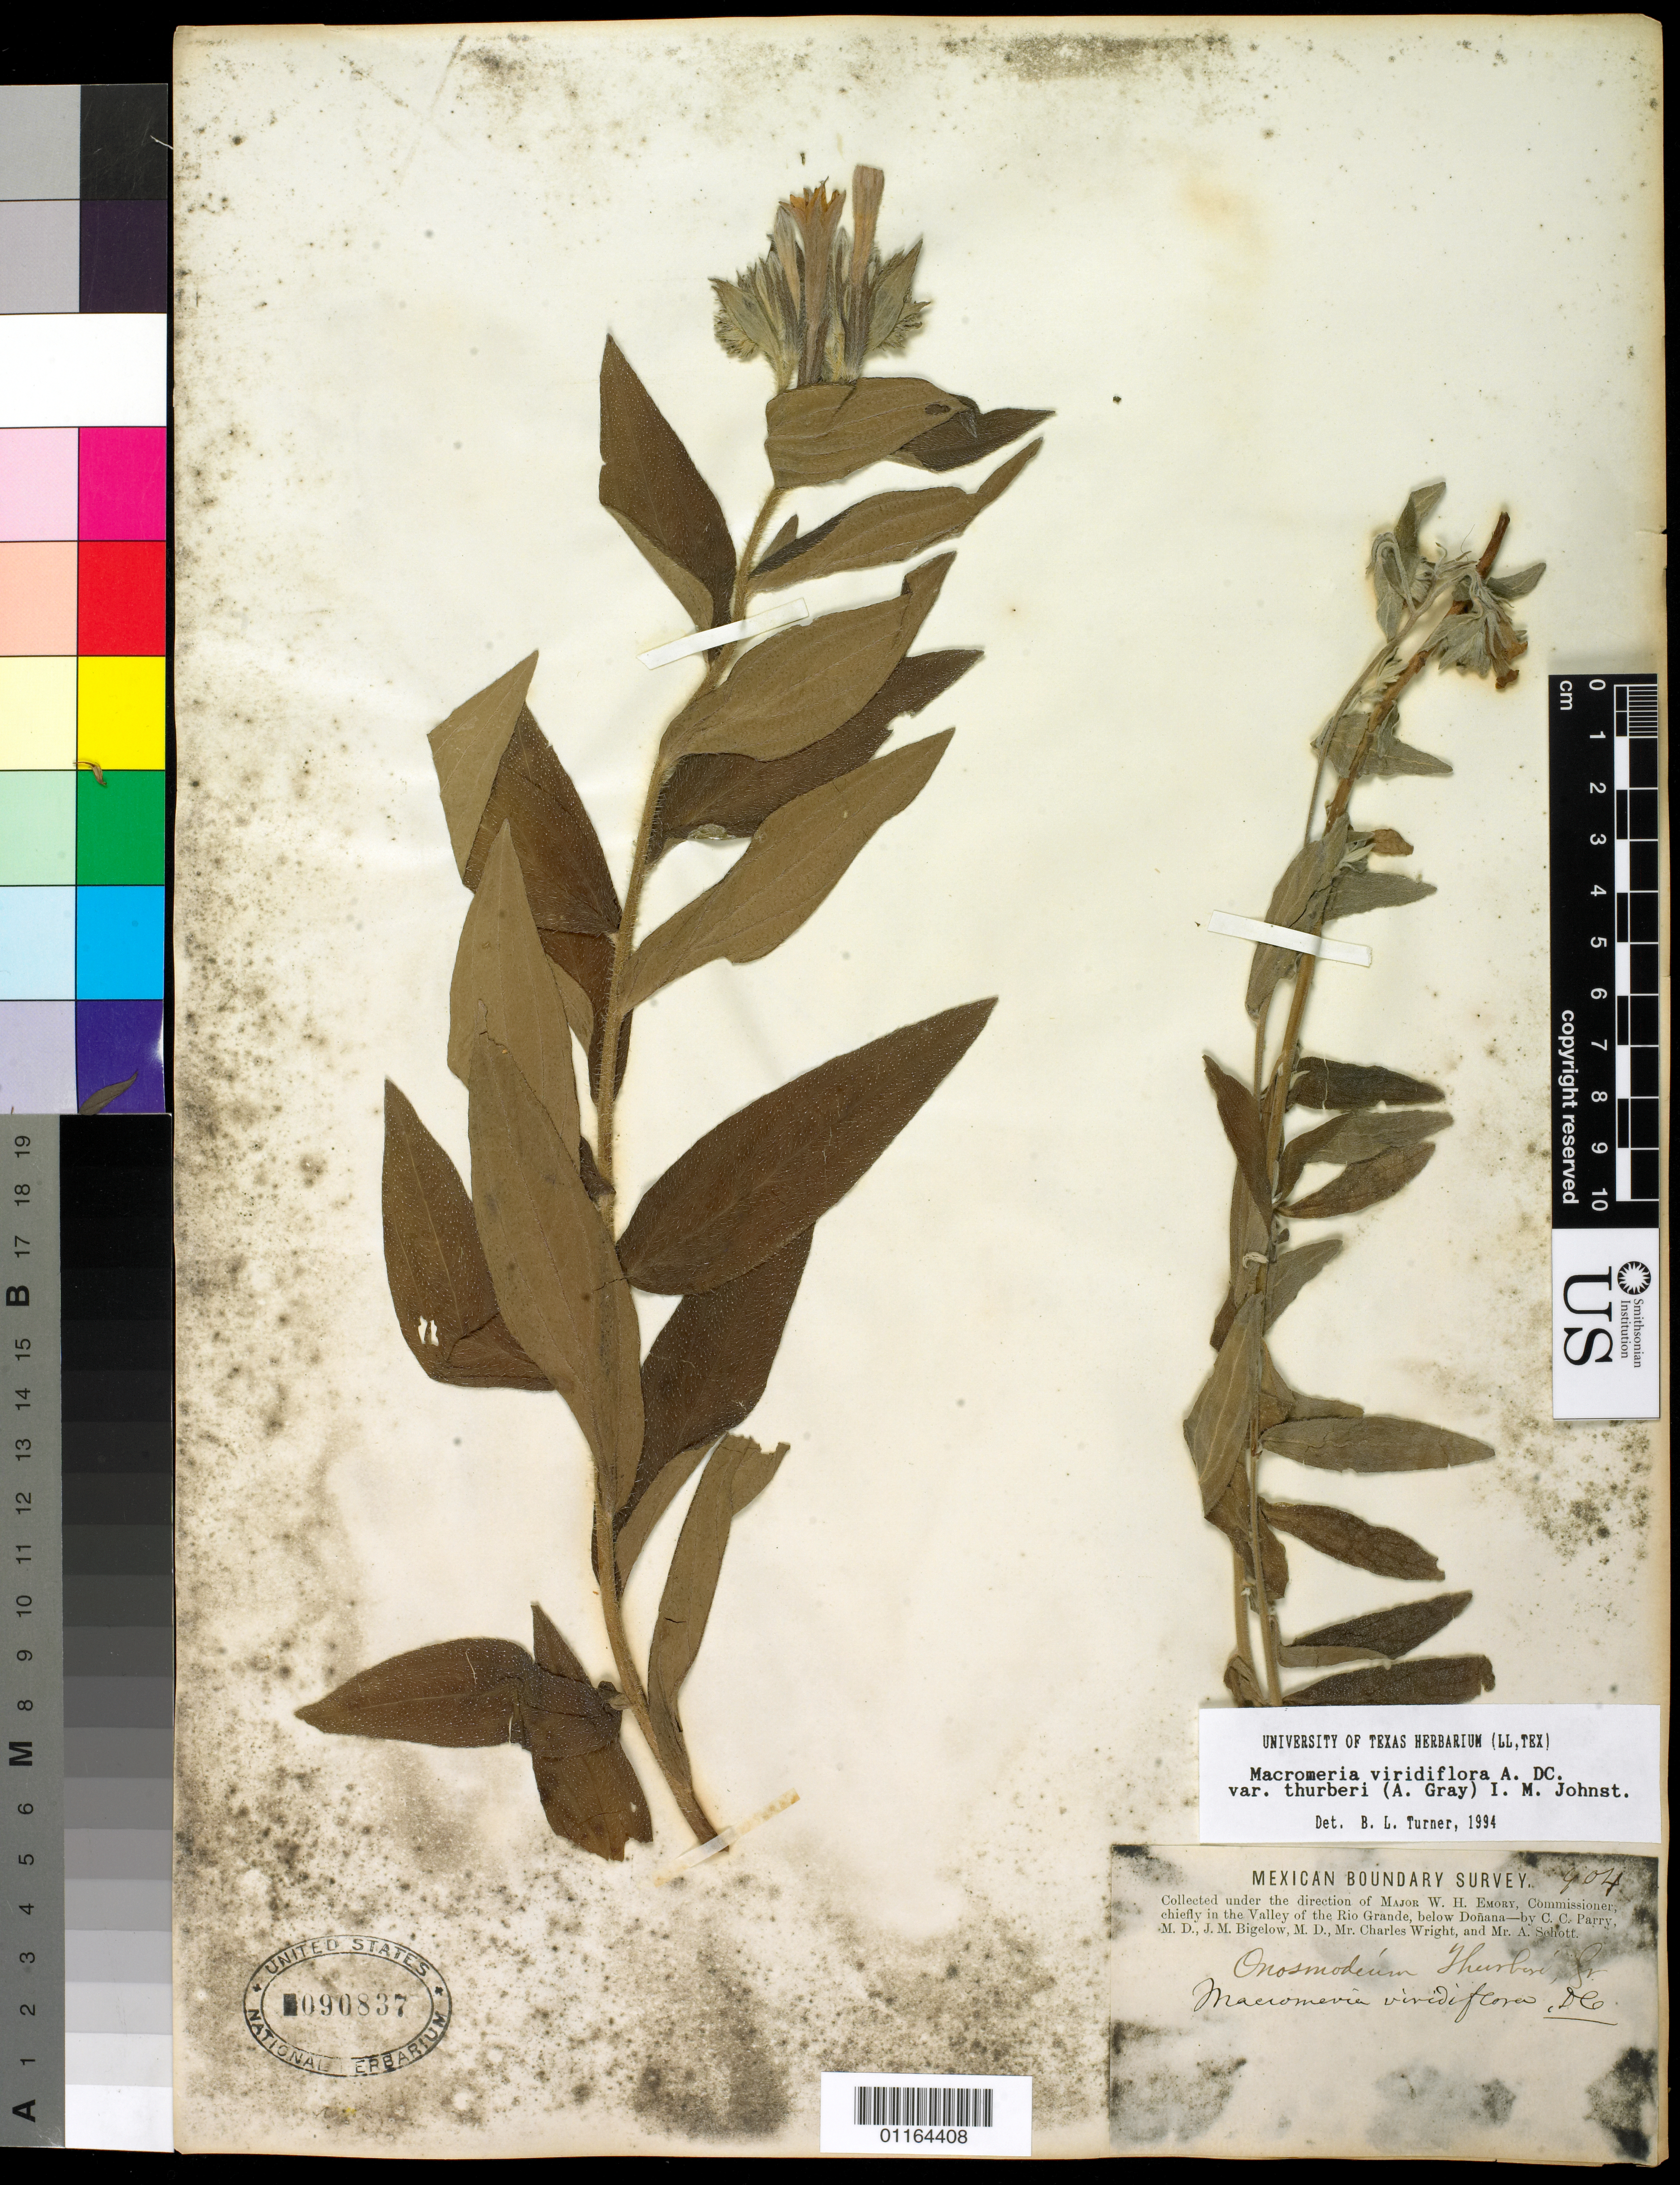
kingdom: Plantae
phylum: Tracheophyta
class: Magnoliopsida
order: Boraginales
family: Boraginaceae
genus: Macromeria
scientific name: Macromeria viridiflora var. thurberi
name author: (A. Gray) I.M. Johnst.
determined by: Turner, B.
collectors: C. C. Parry, J. M. Bigelow, C. Wright & A. Schott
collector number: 904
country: United States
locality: in the Valley of the Rio Grande, below Donana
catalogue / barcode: US 90837